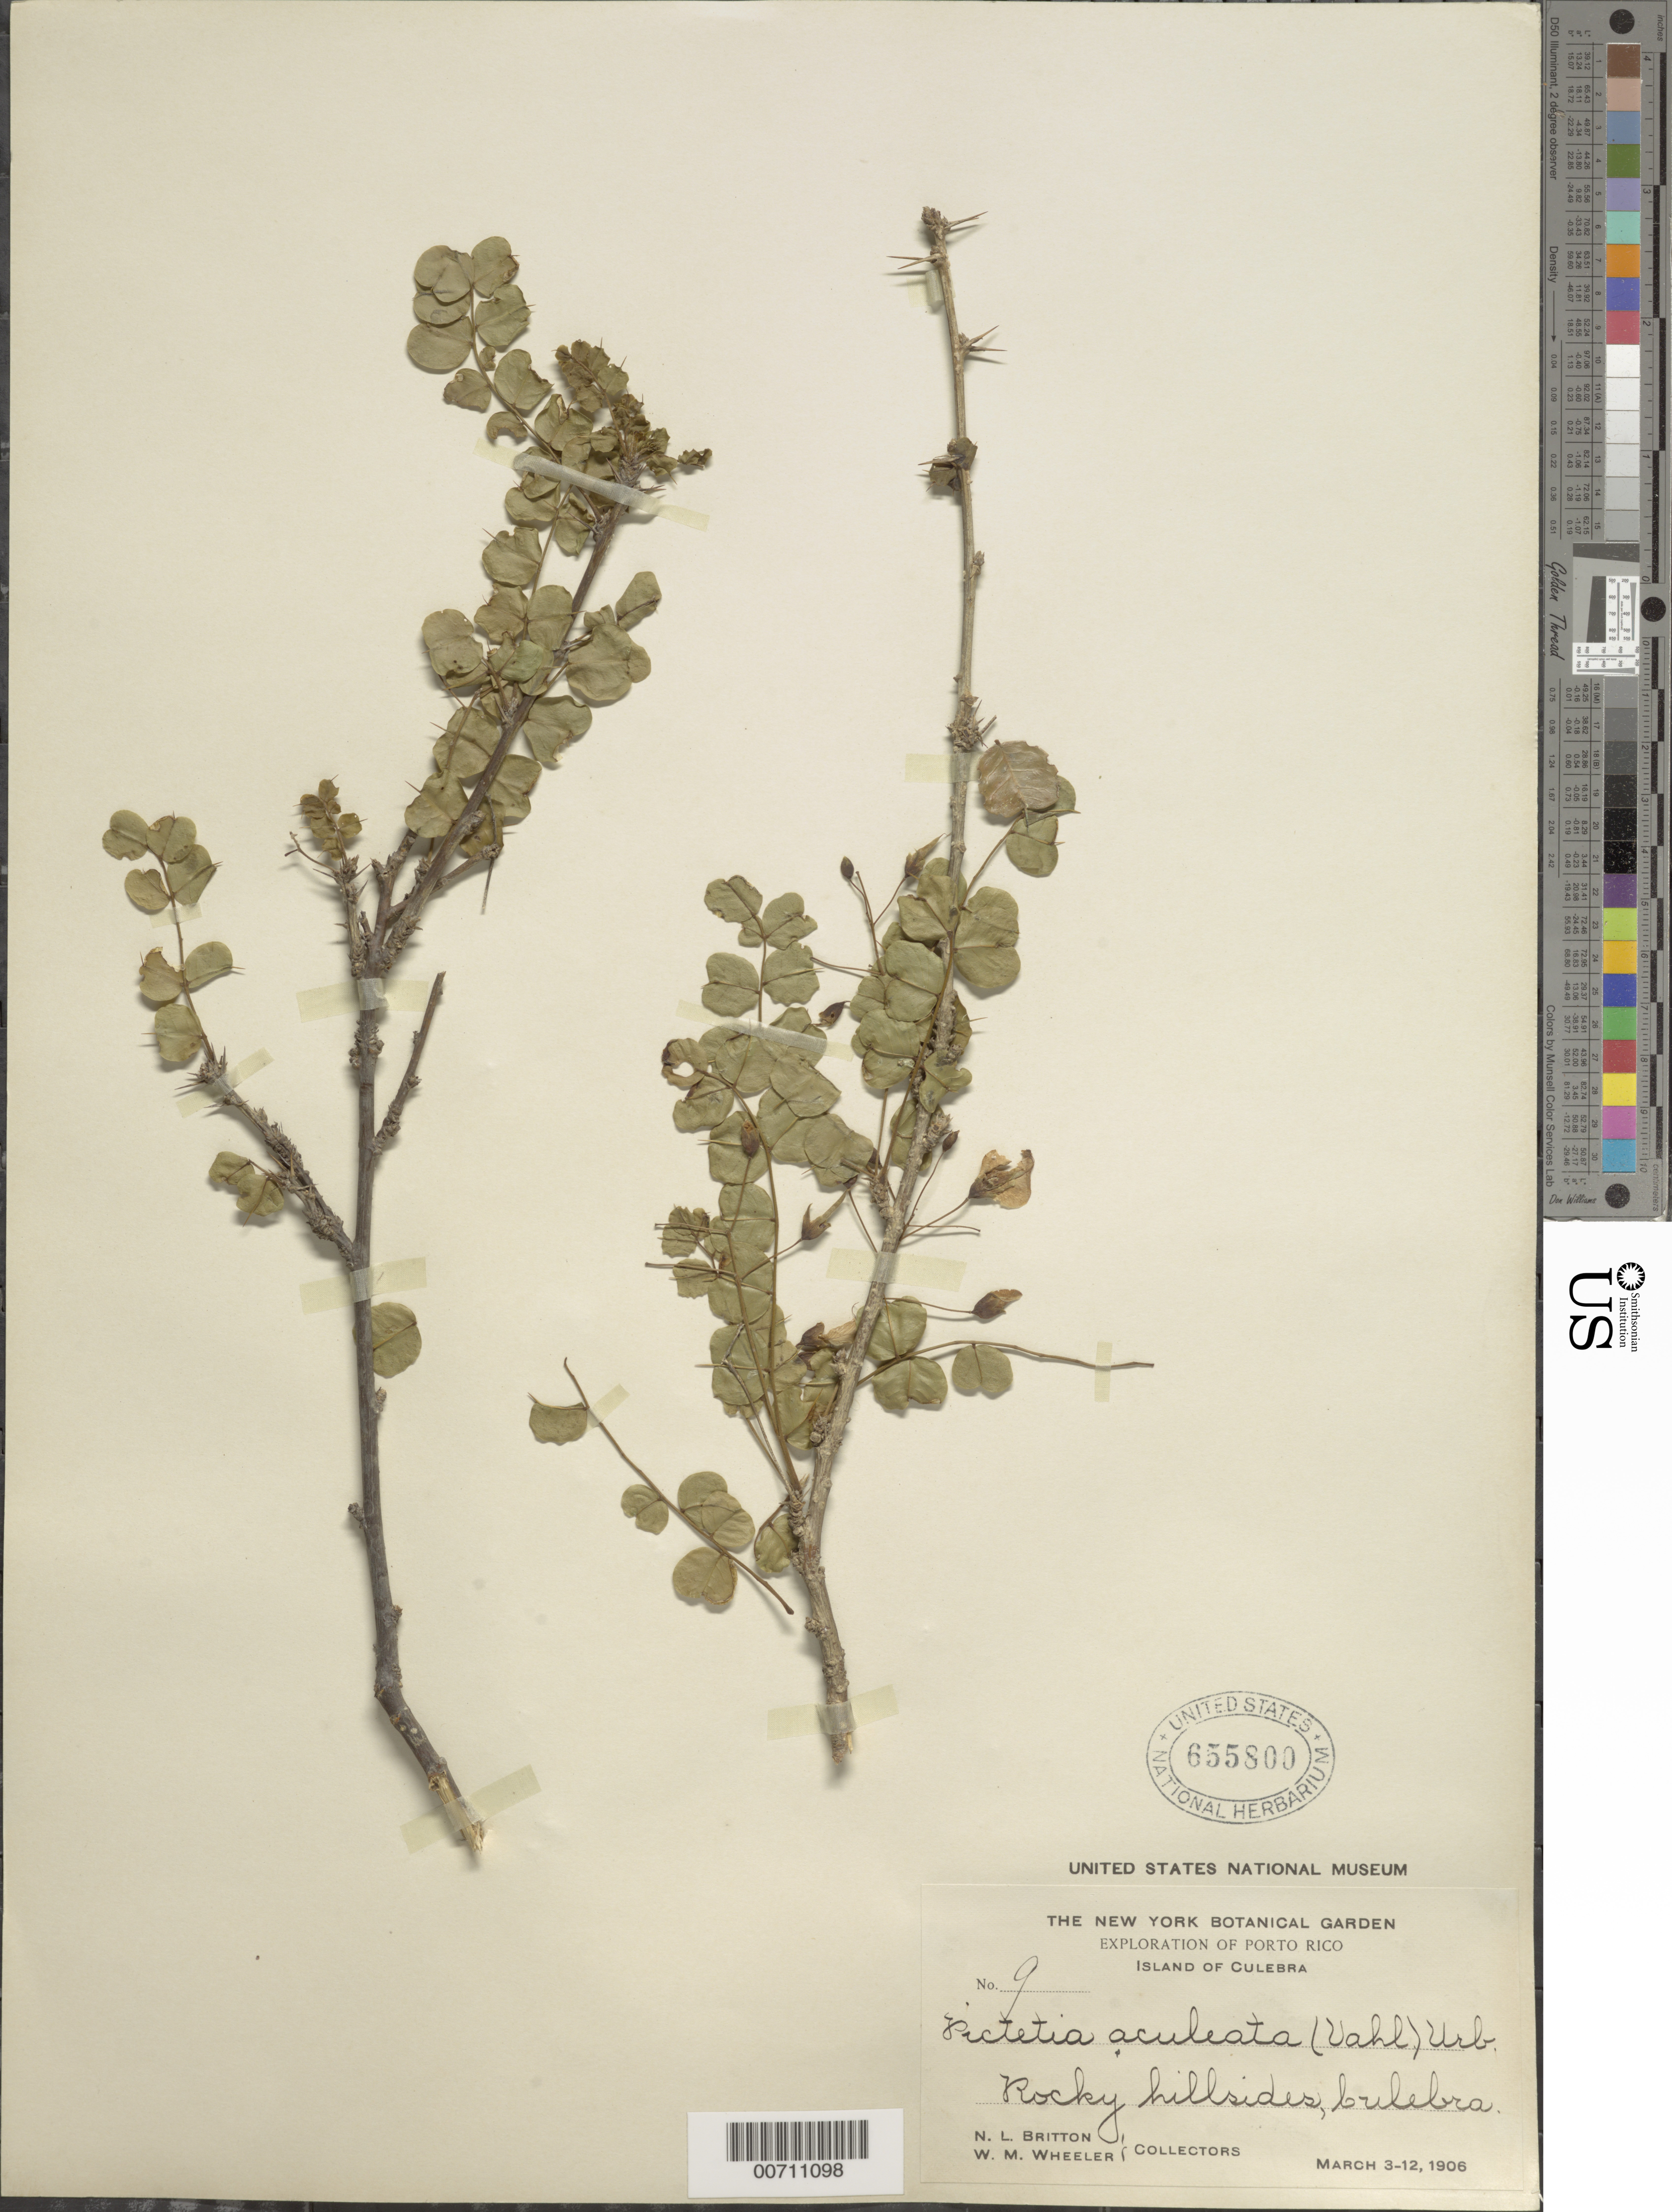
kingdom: Plantae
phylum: Tracheophyta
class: Magnoliopsida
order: Fabales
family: Fabaceae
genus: Pictetia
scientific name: Pictetia aculeata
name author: (Vahl) Urb.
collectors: N. Britton & W. Wheeler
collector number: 9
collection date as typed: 03 Mar 1906 to 12 Mar 1906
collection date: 1906-03-03/1906-03-12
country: Puerto Rico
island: Culebra Island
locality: Culebra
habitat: Rocky hillsides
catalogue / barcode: US 655800